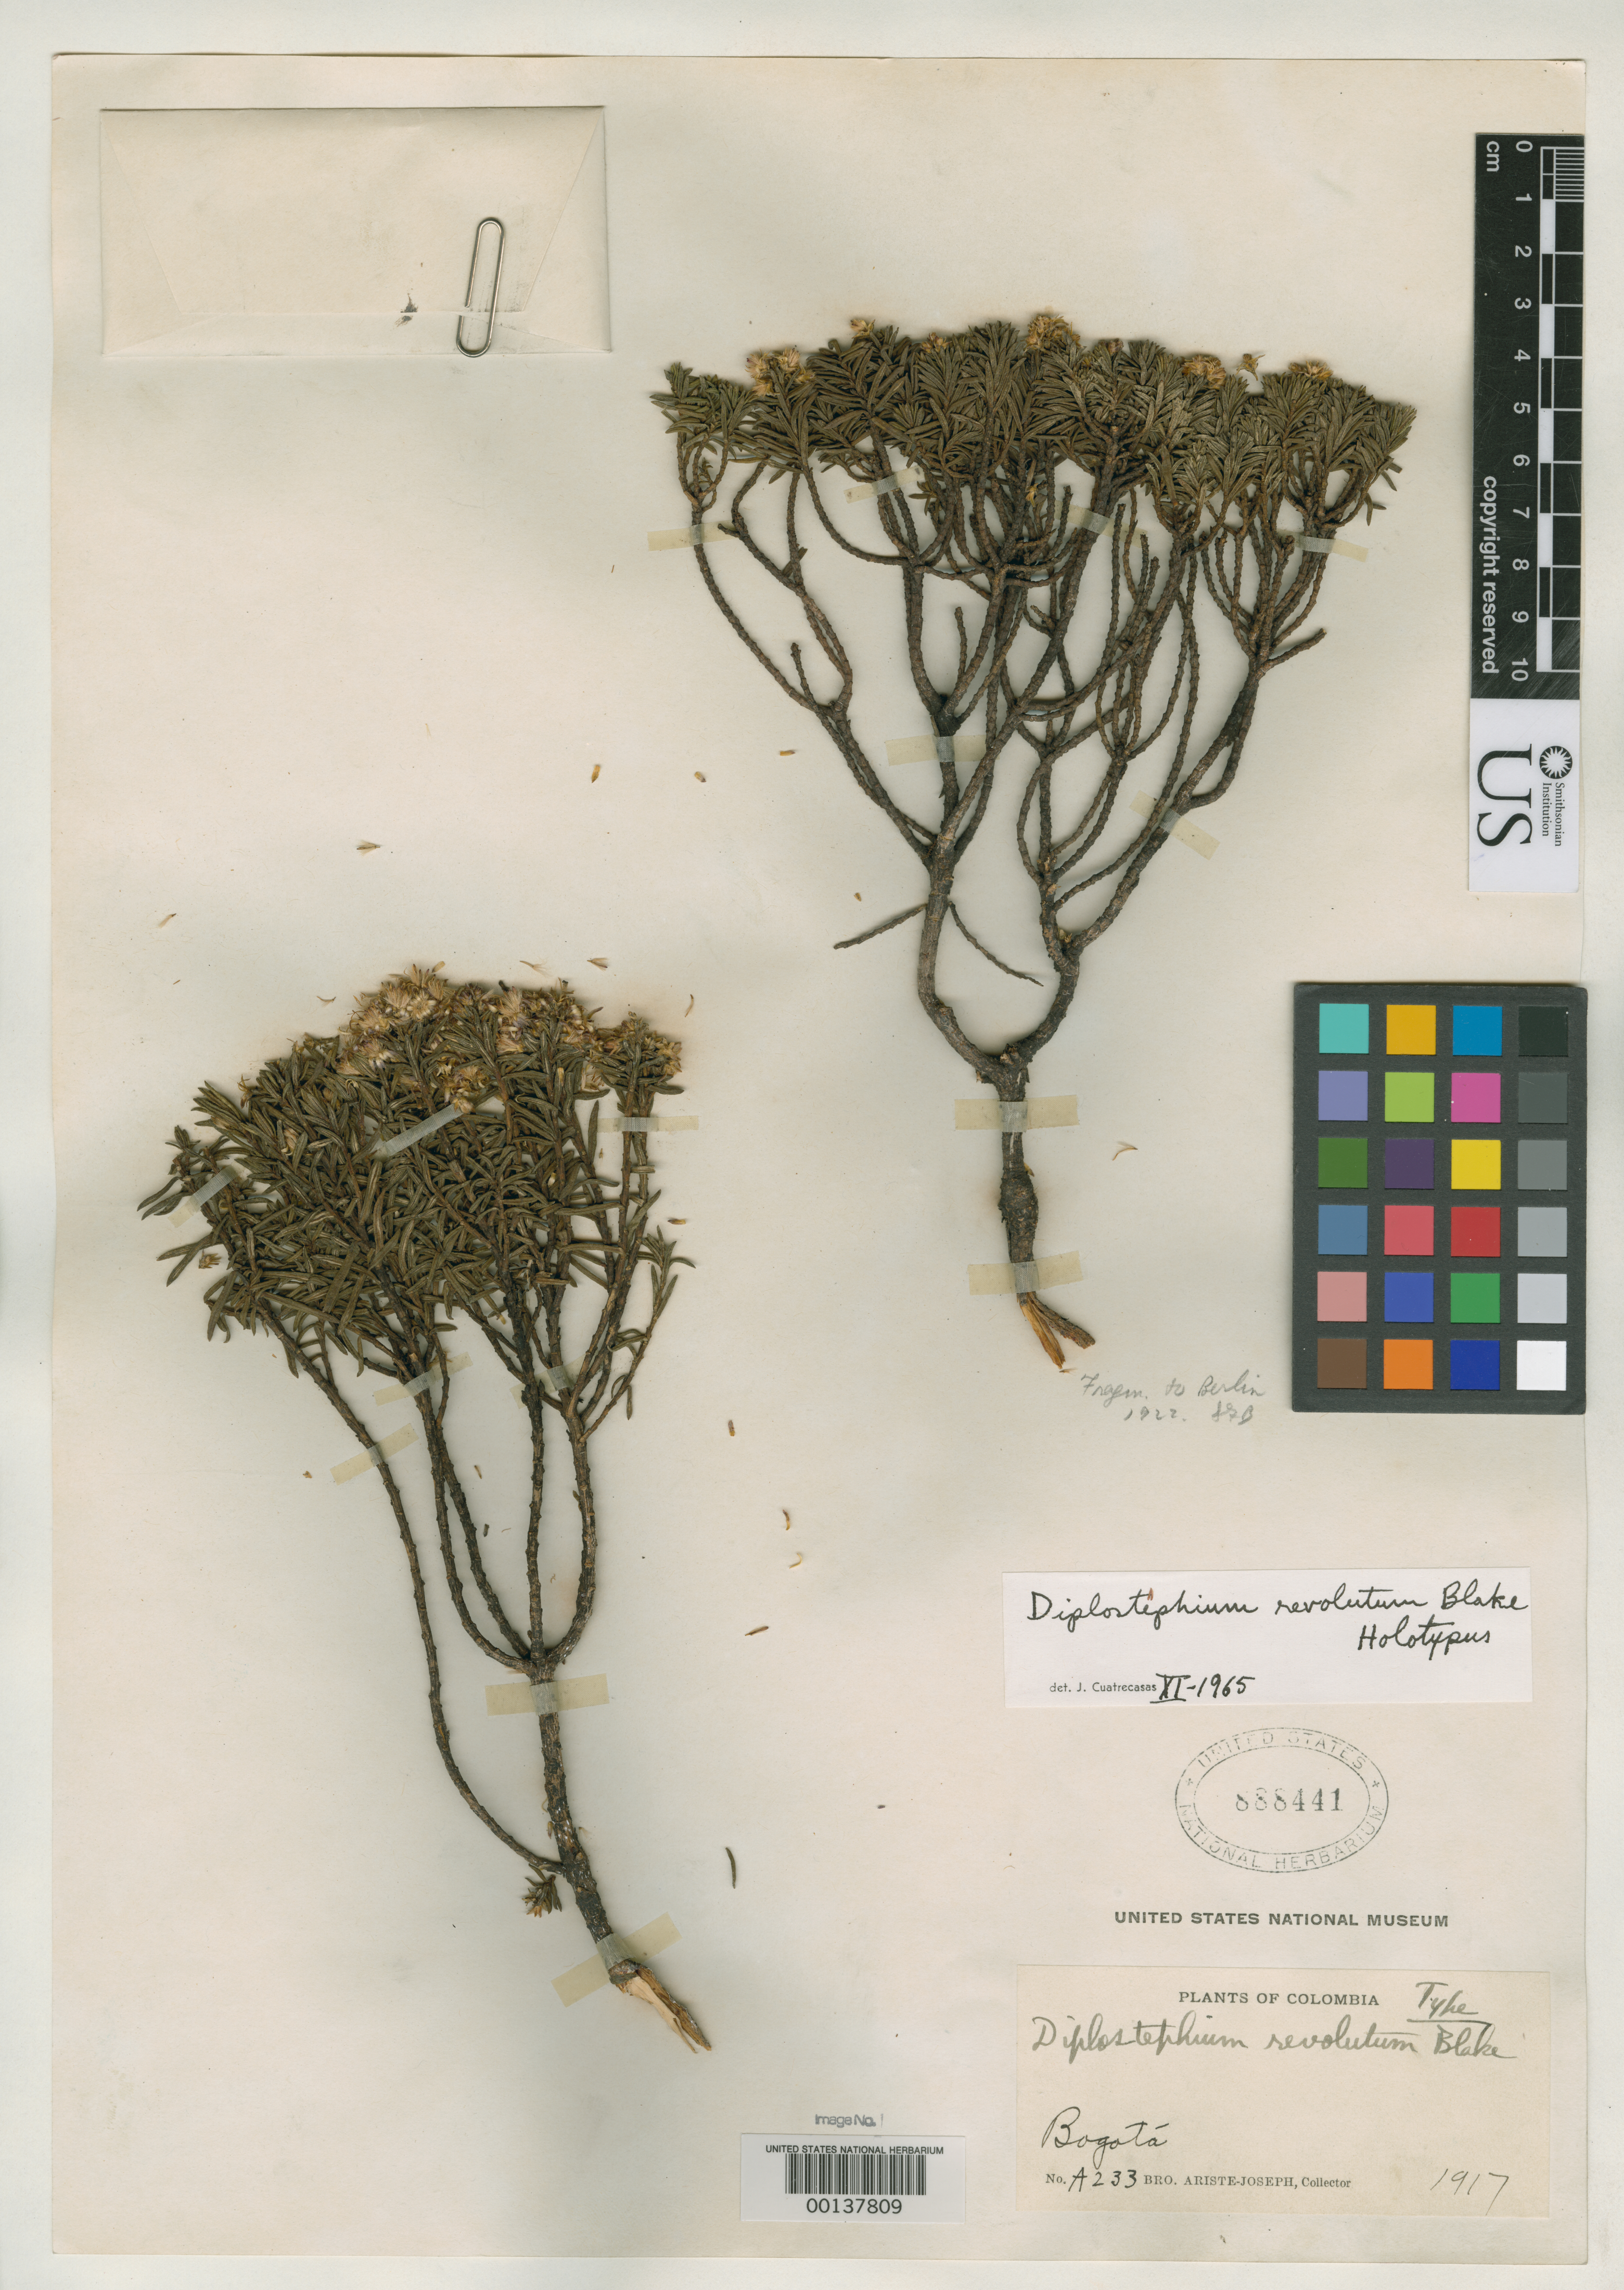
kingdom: Plantae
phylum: Tracheophyta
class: Magnoliopsida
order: Asterales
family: Asteraceae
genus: Diplostephium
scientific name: Diplostephium revolutum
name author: S.F. Blake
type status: Holotype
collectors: Bro. Ariste-Joseph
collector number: A 233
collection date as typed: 1917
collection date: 1917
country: Colombia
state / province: Bogota D.C.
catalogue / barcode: US 888441